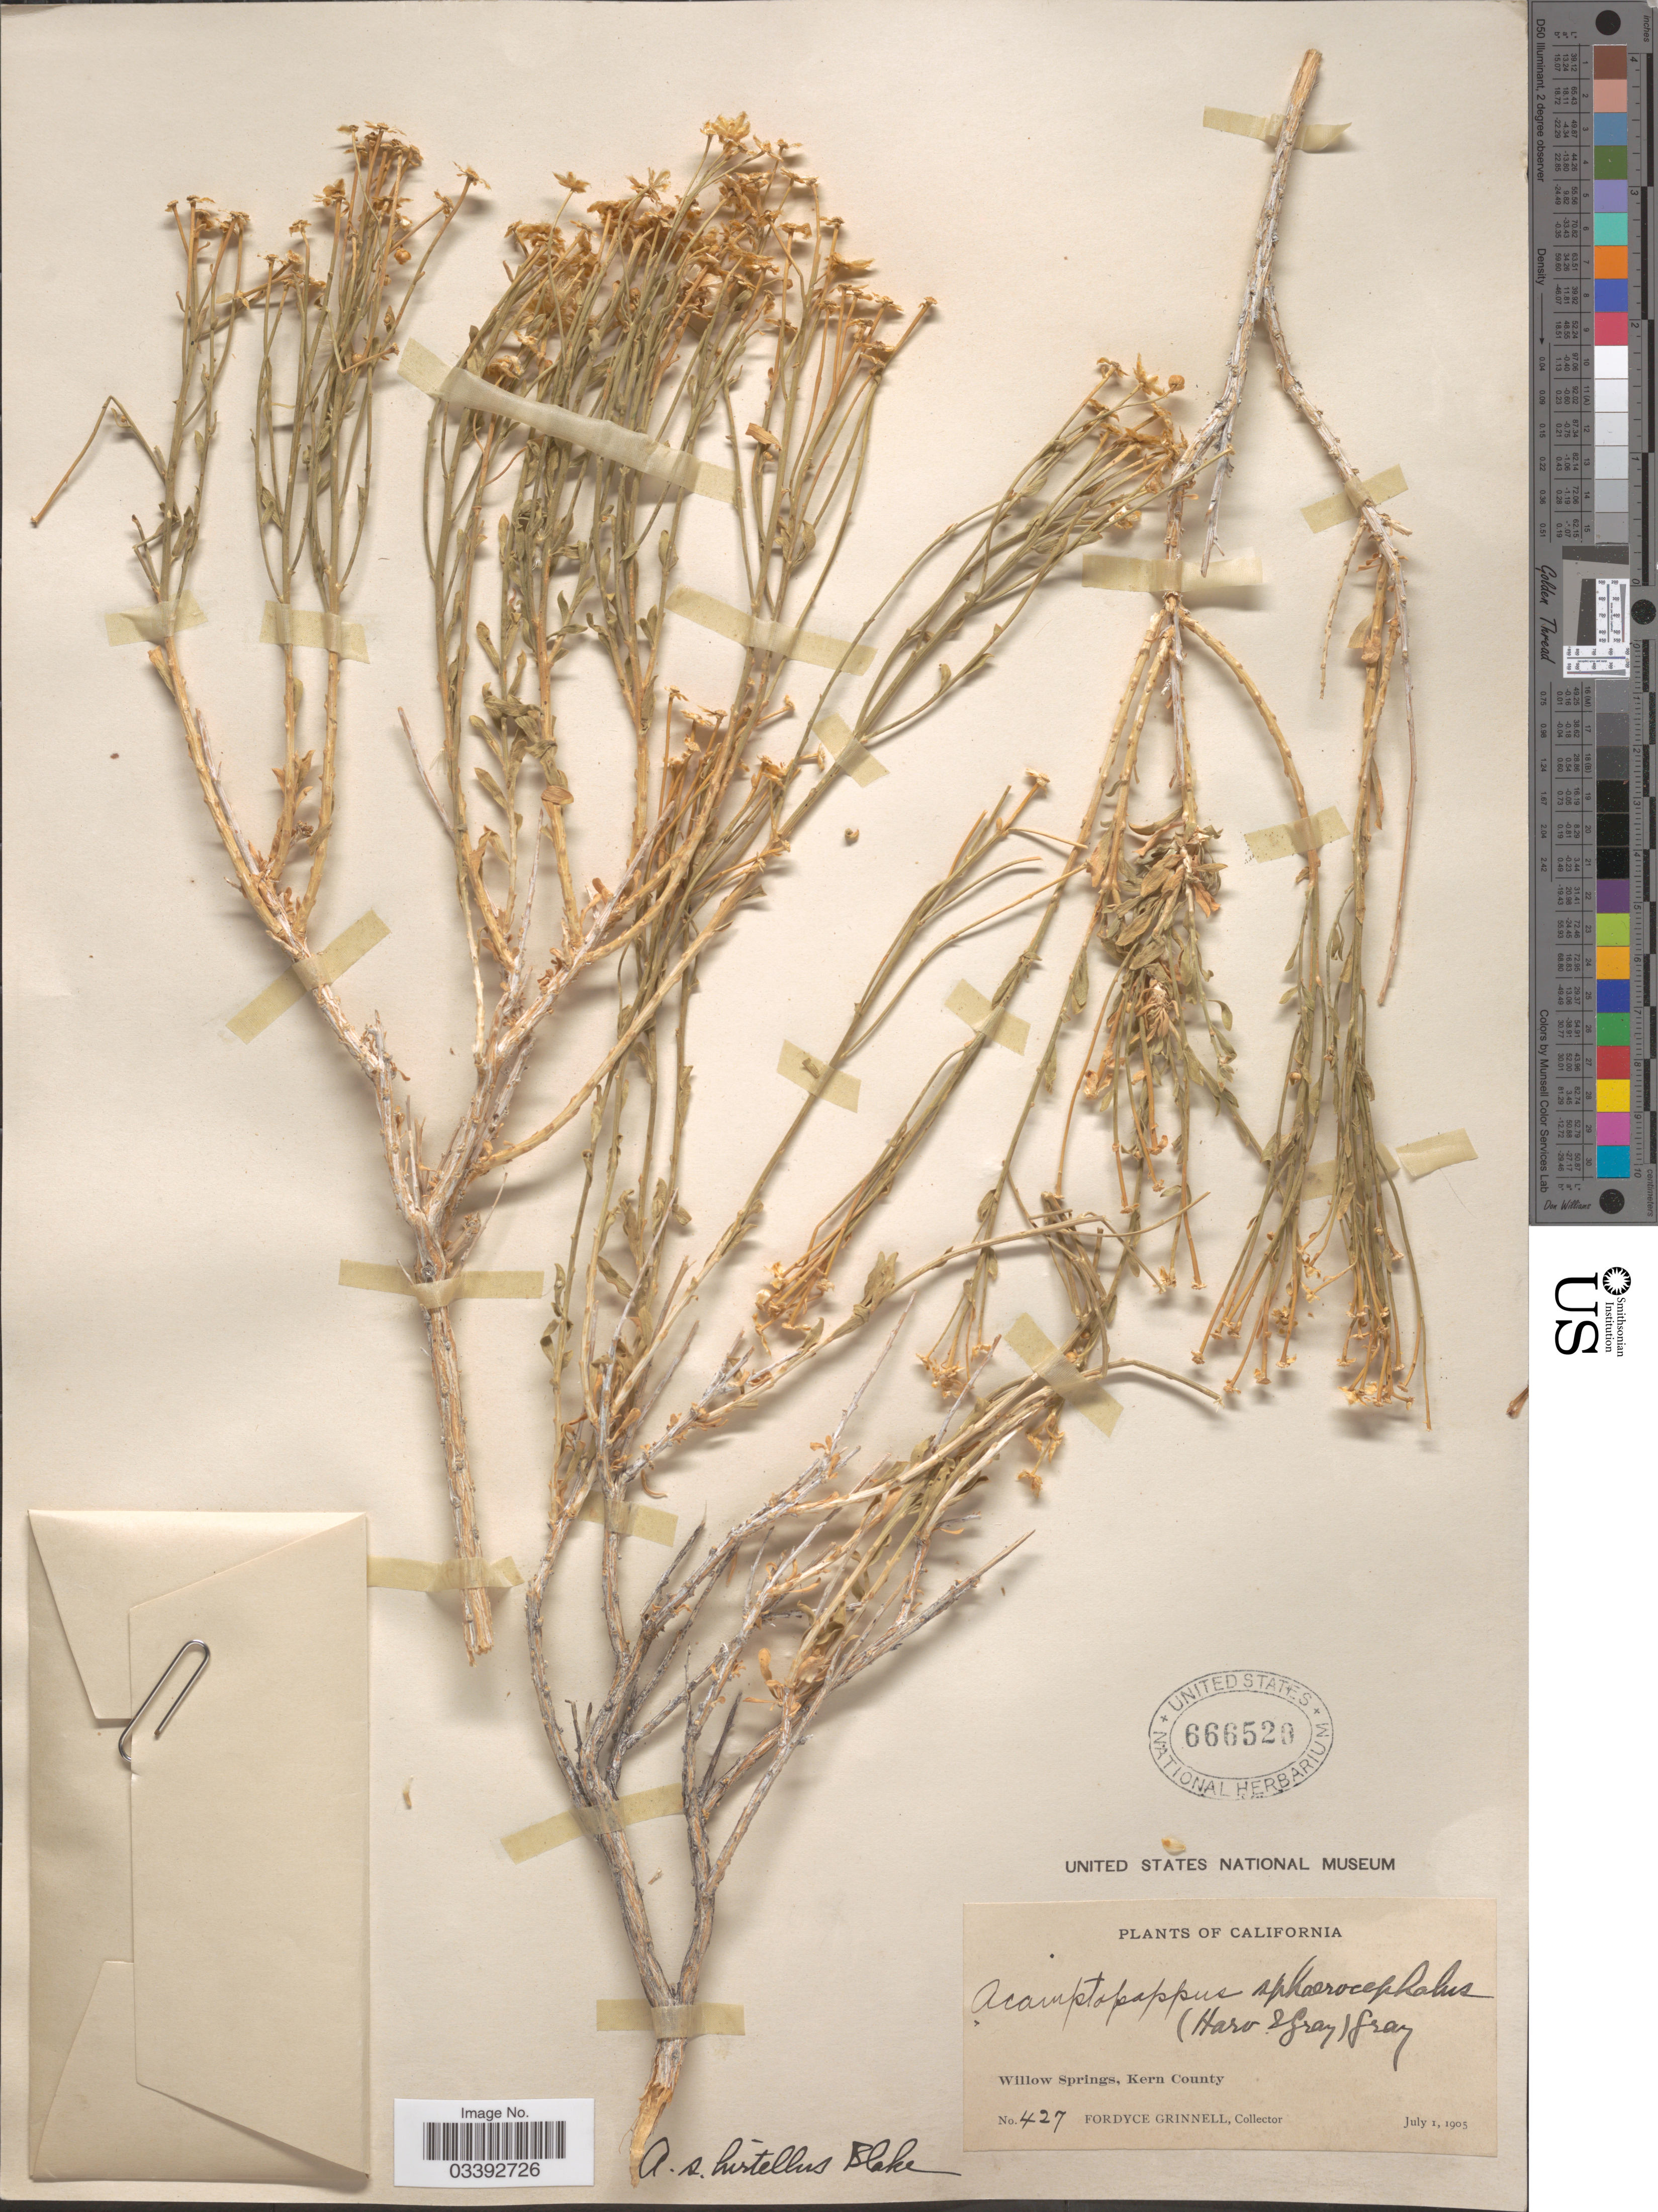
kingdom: Plantae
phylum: Tracheophyta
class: Magnoliopsida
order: Asterales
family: Asteraceae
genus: Acamptopappus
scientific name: Acamptopappus sphaerocephalus var. hirtellus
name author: S.F. Blake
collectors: F. Grinnell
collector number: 427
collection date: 1905-07-01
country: United States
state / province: California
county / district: Kern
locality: Willow Springs, Kern County.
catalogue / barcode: US 666520